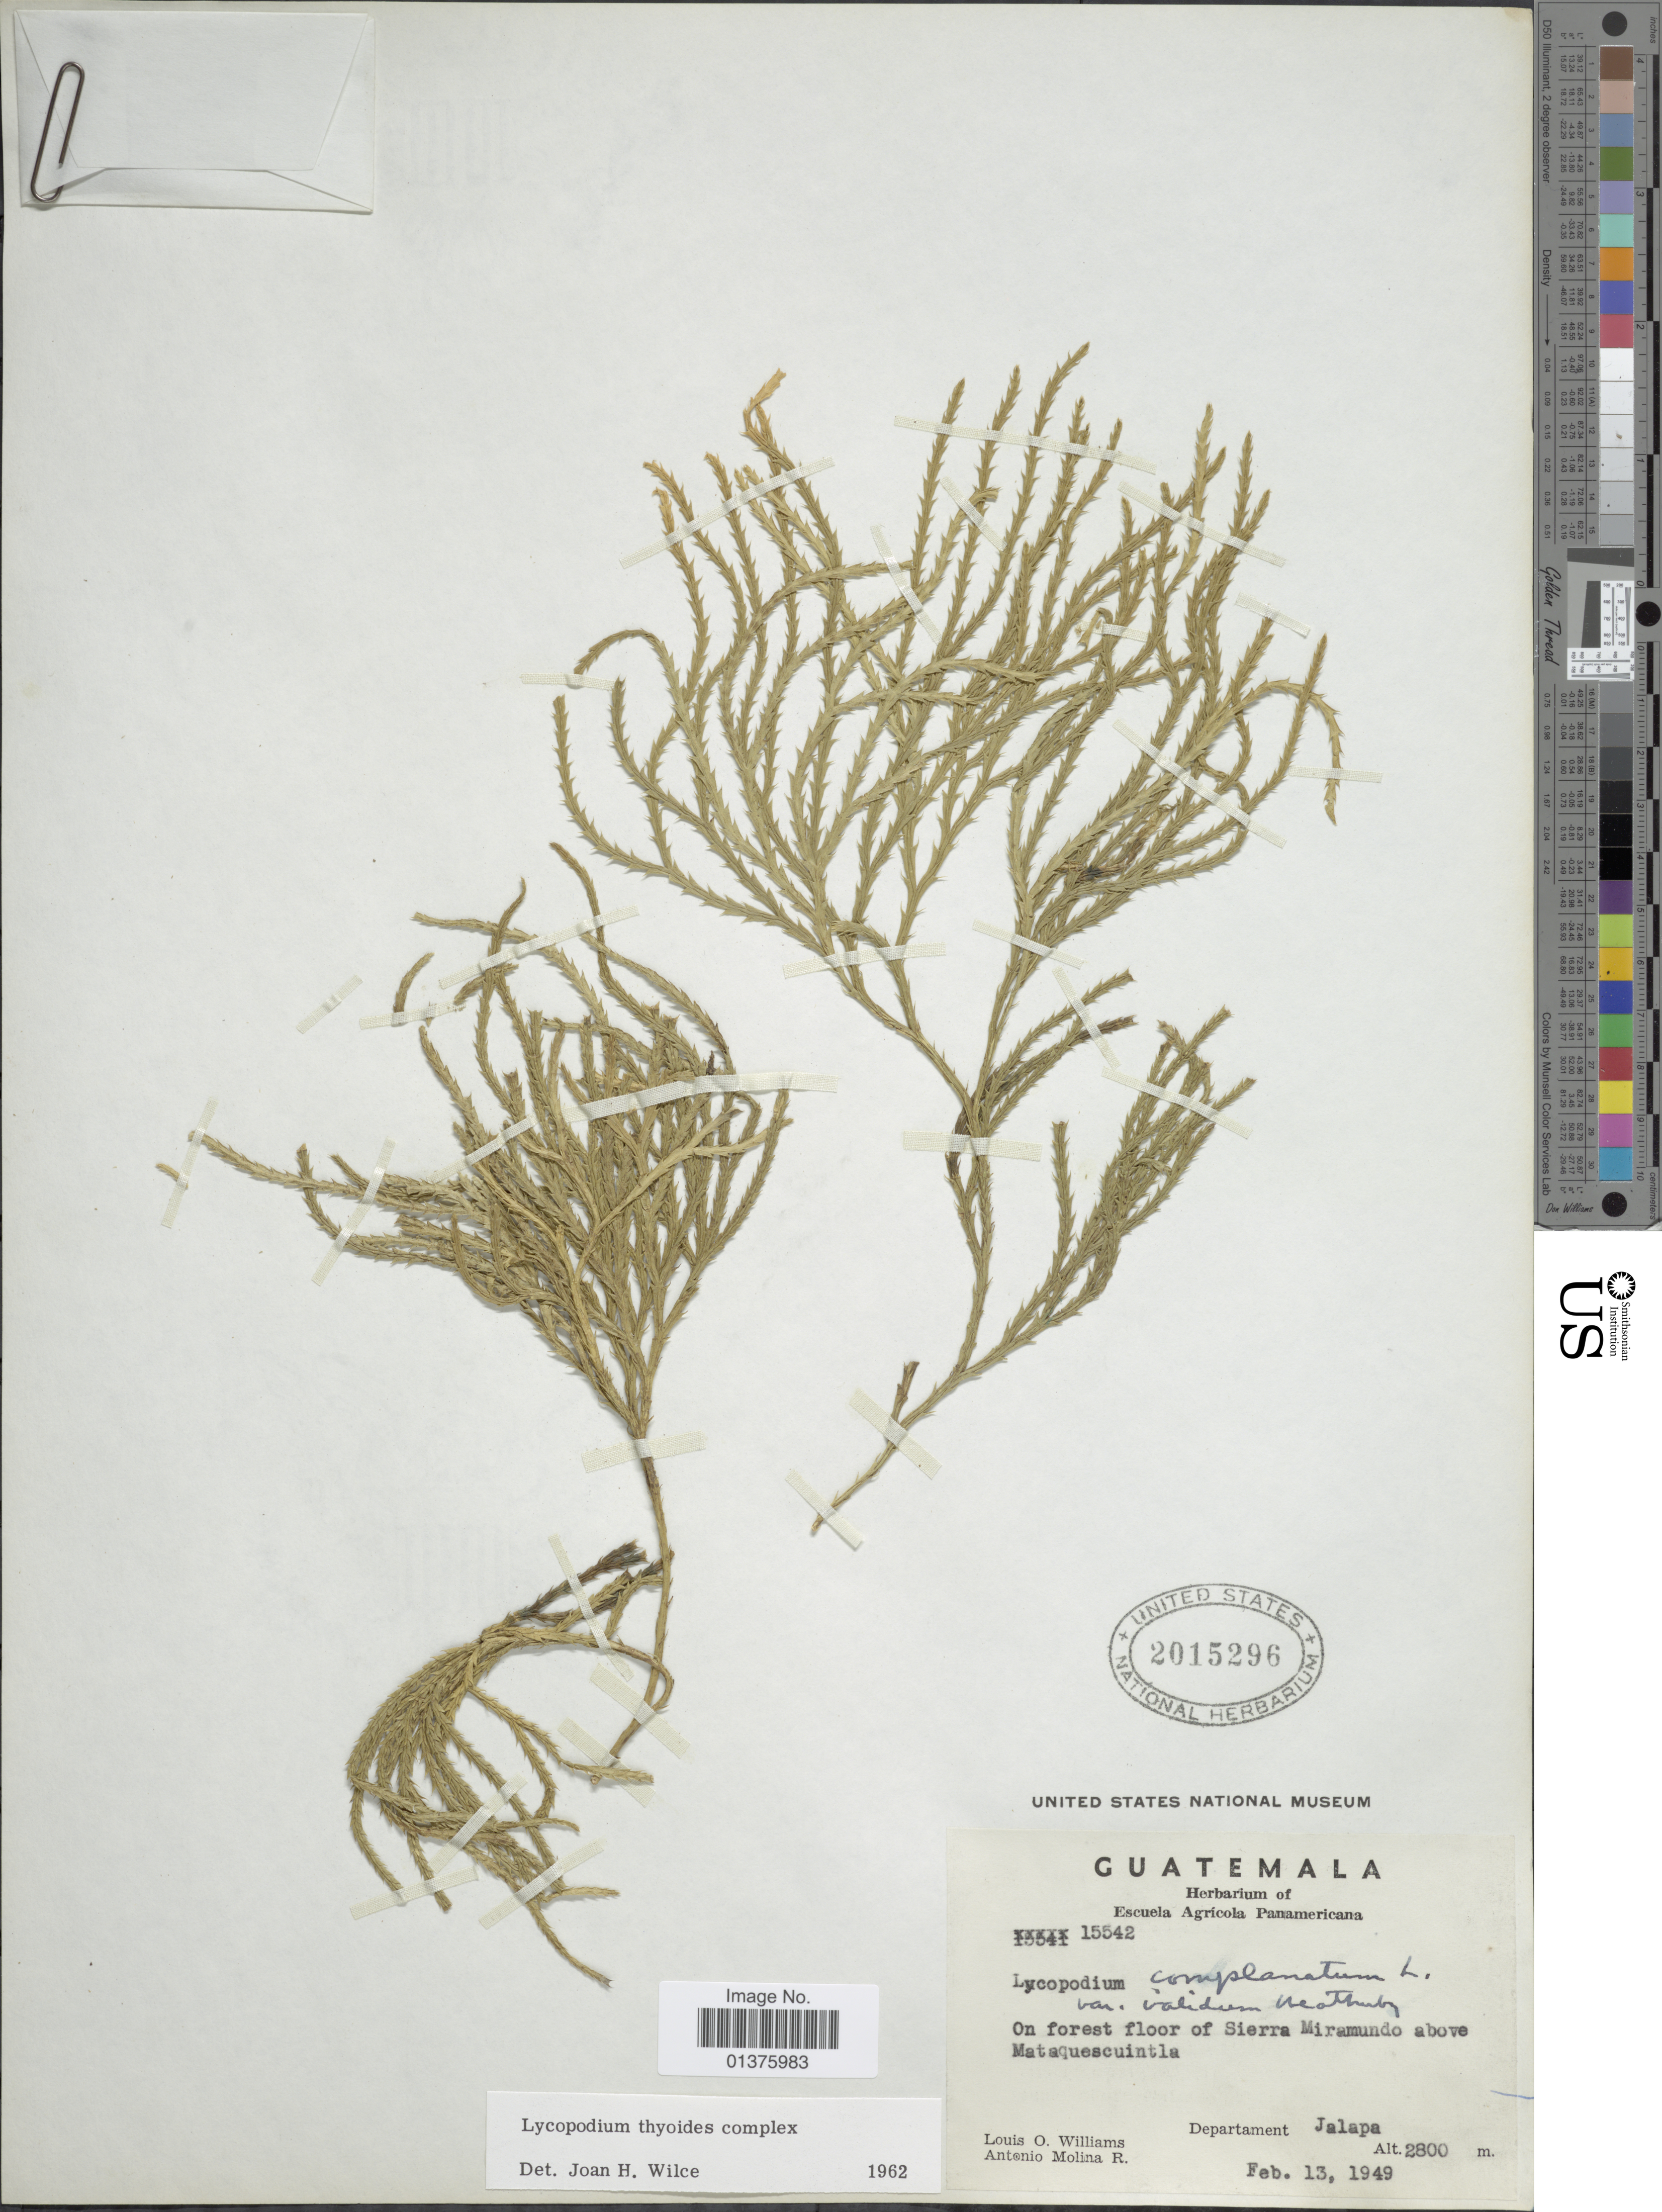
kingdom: Plantae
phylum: Tracheophyta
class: Lycopodiopsida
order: Lycopodiales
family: Lycopodiaceae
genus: Diphasiastrum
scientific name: Diphasiastrum thyoides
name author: (Humb. & Bonpl. ex Willd.) Holub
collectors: L. O. Williams & A. Molina R.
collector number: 15542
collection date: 1949-02-13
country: Guatemala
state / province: Jalapa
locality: On forest floor of Sierra Miramundo above Mataquiscuintla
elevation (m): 2800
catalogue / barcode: US 2015296